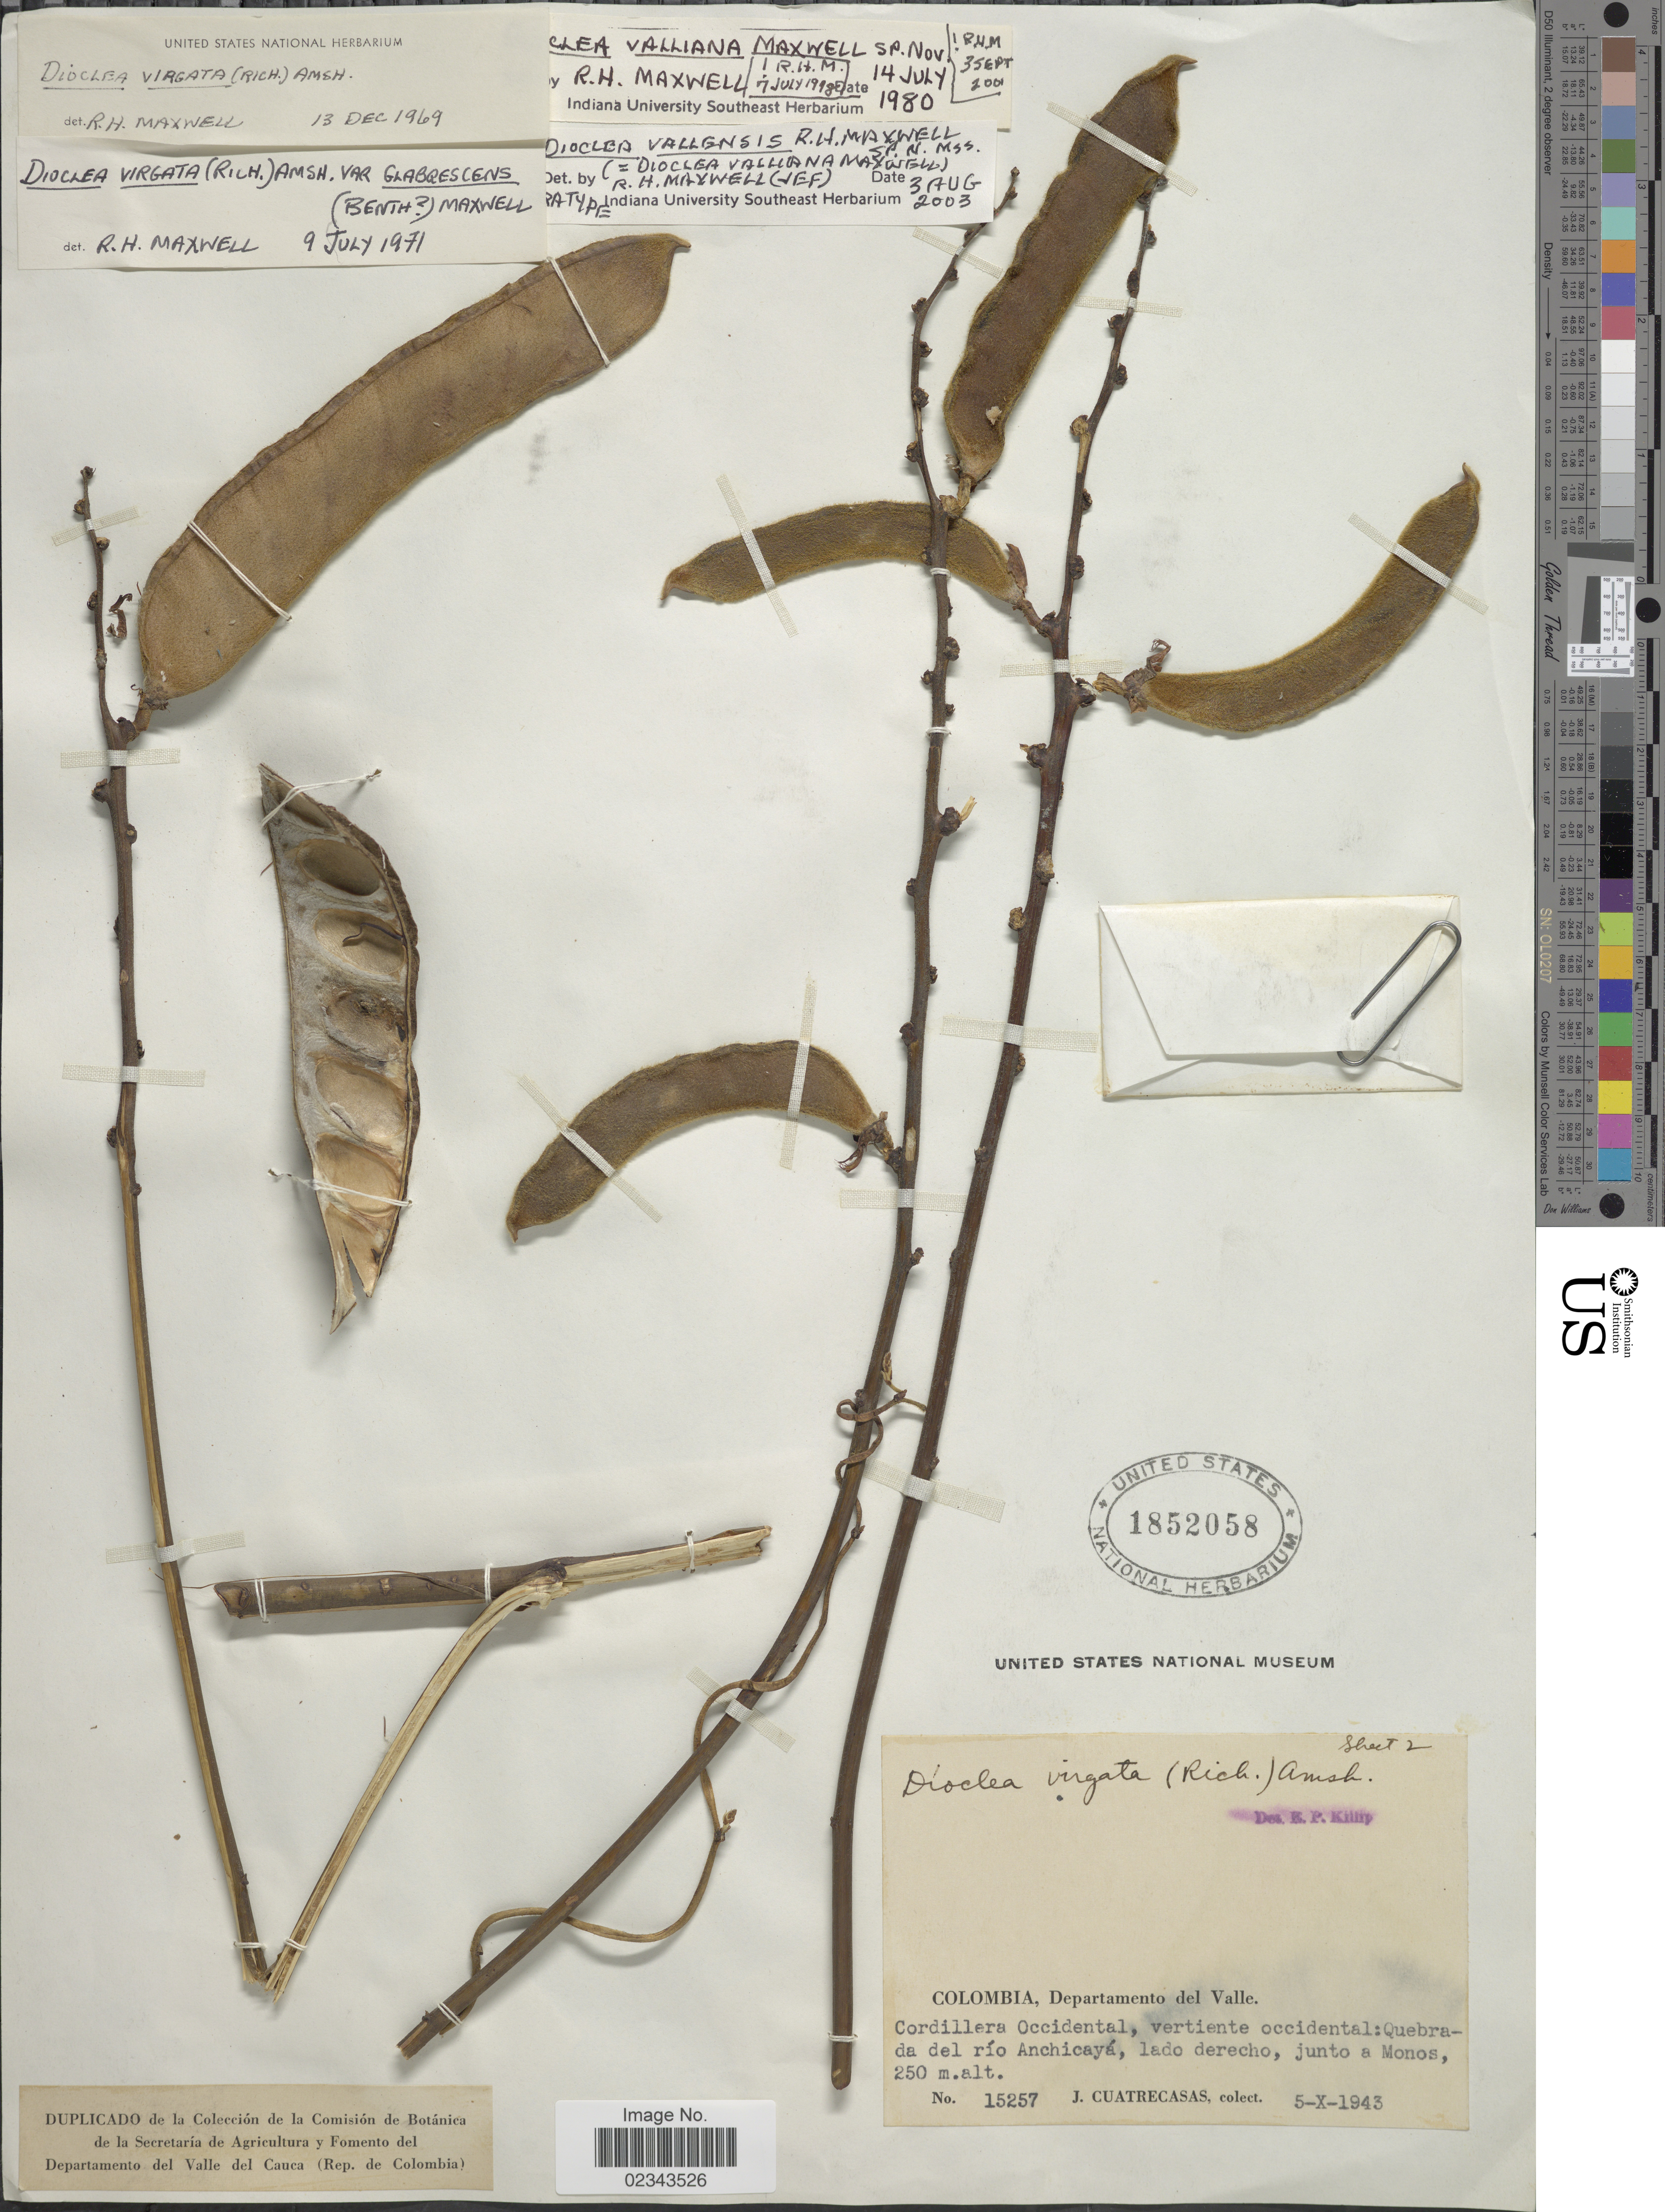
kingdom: Plantae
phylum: Tracheophyta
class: Magnoliopsida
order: Fabales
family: Fabaceae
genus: Dioclea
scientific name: Dioclea vallensis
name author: R.H. Maxwell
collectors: J. Cuatrecasas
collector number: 15257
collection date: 1943-10-05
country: Colombia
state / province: Valle del Cauca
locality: Departamento del Valle, Cordillera Occidental, vertiente occidental: Quebrada del rio Anchicaya, lado derecho, junto a Monos.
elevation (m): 250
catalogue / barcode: US 1852058